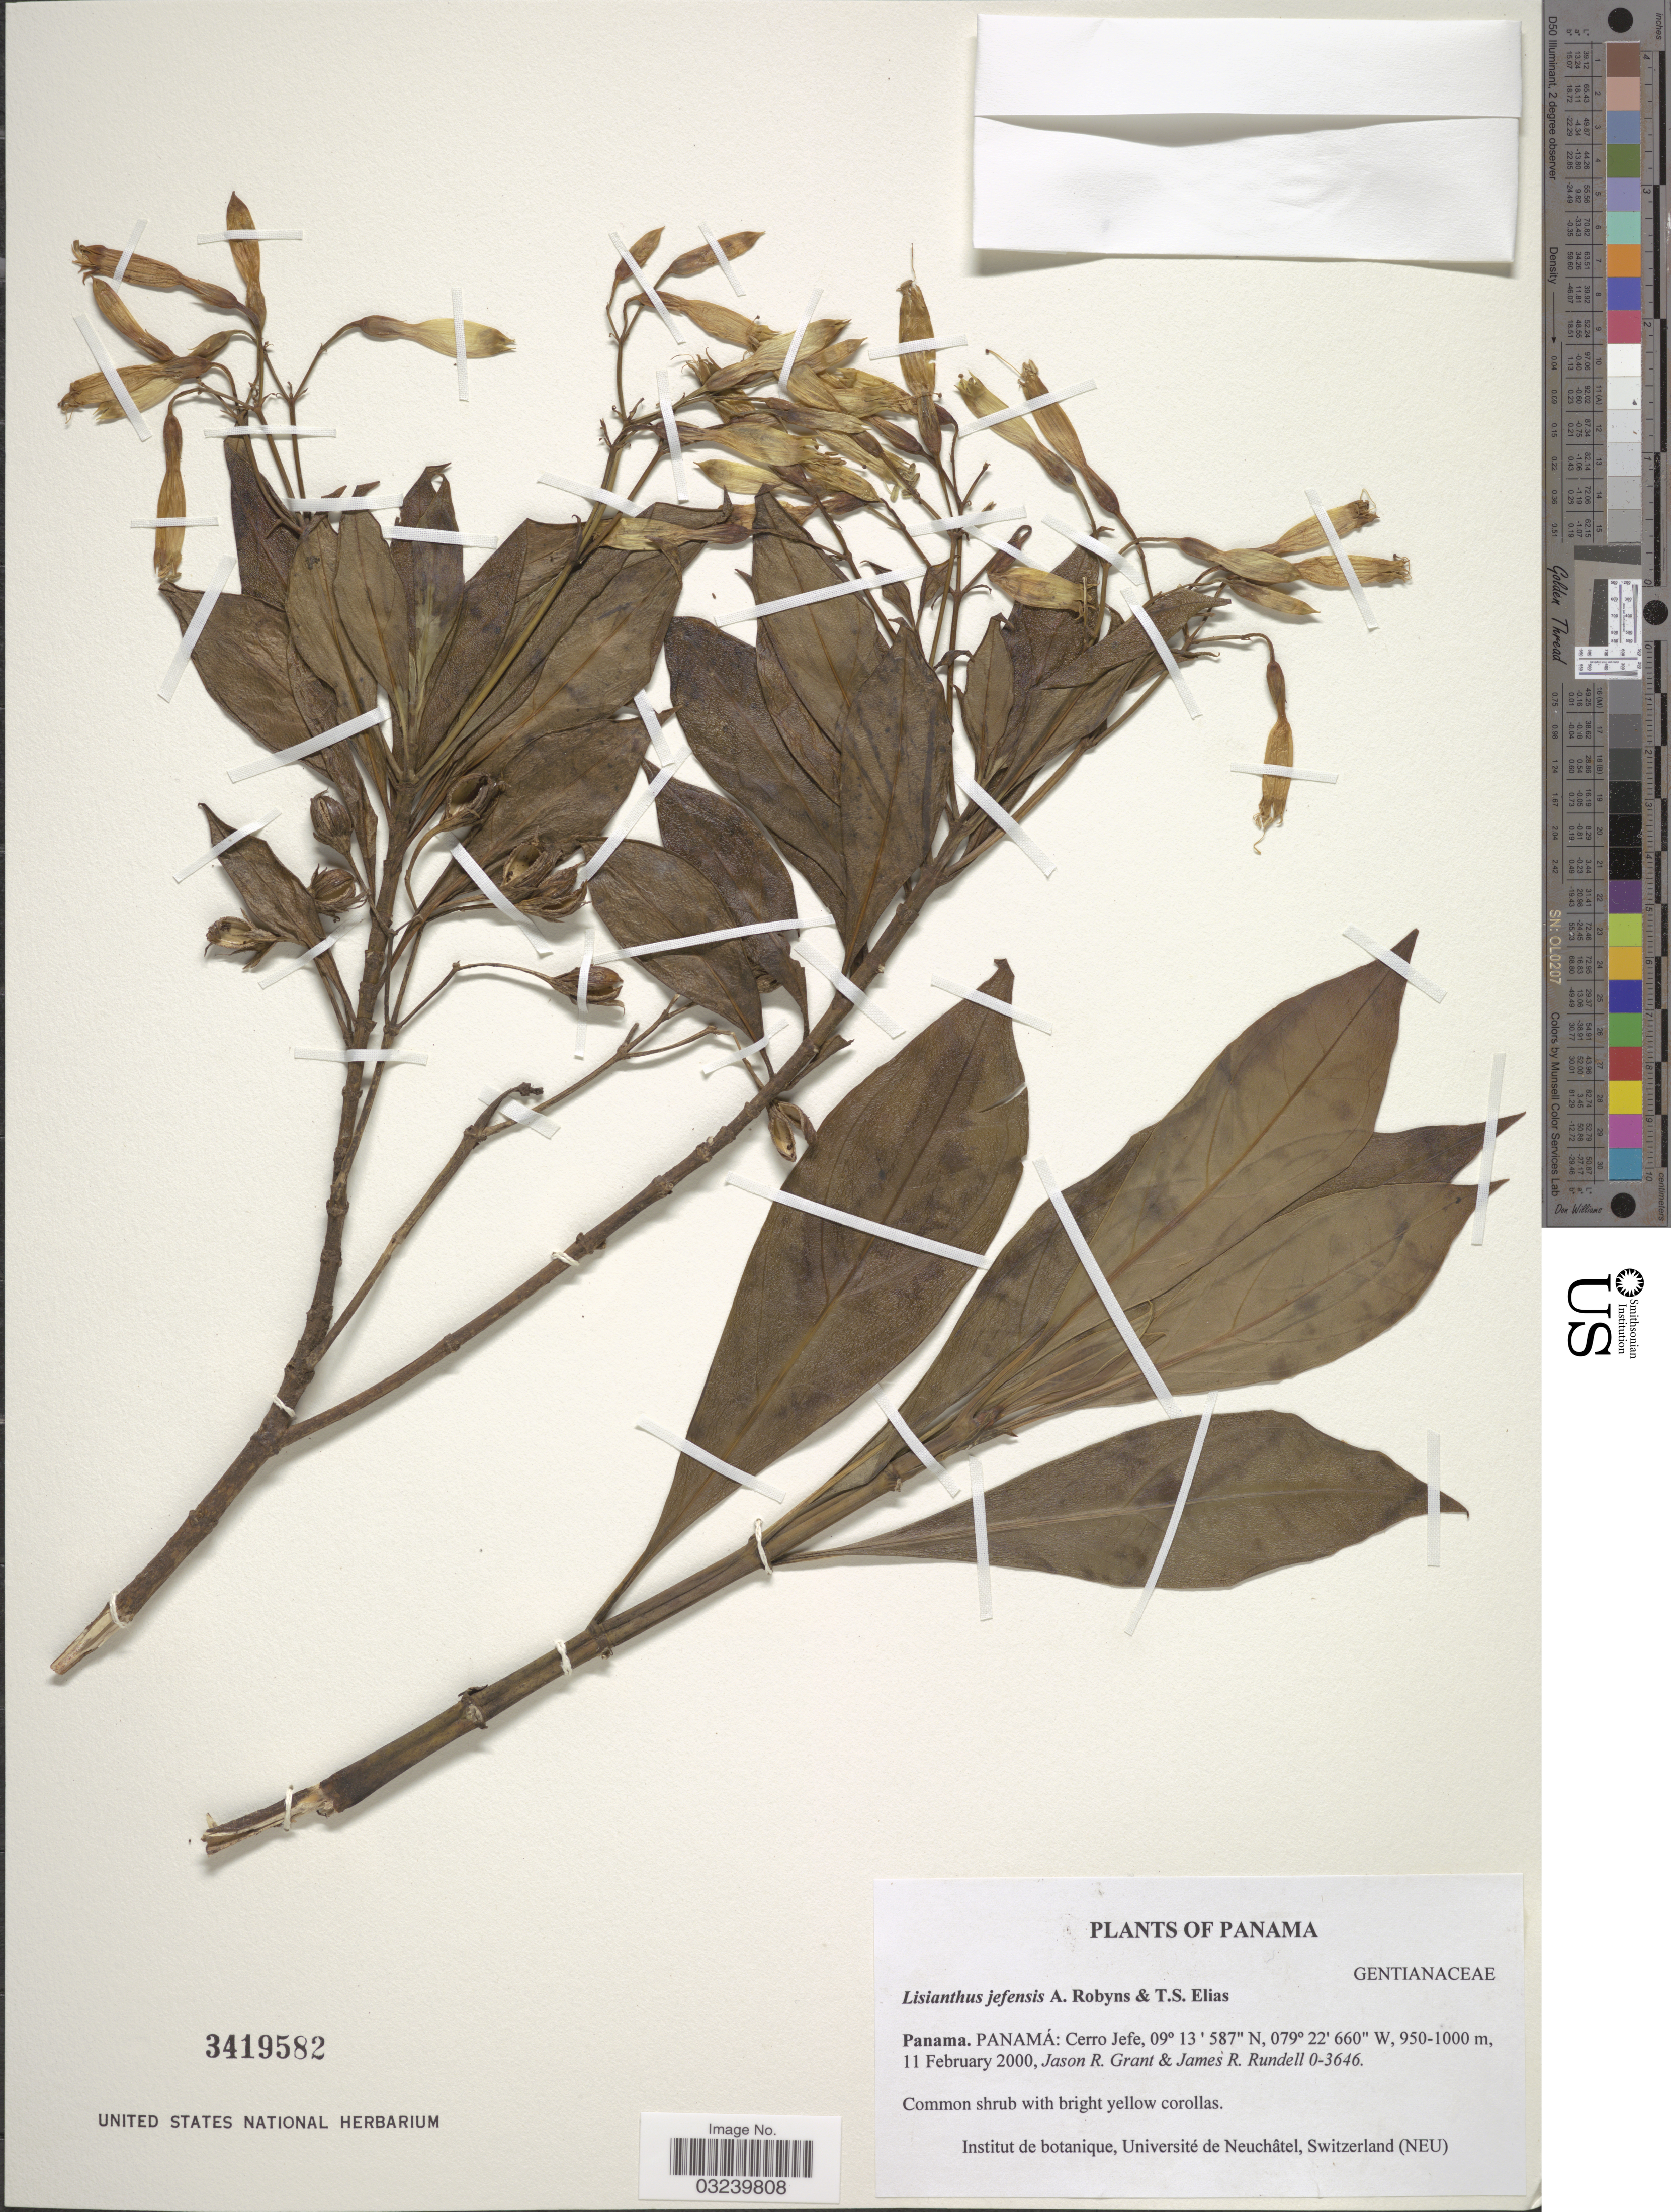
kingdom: Plantae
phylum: Tracheophyta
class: Magnoliopsida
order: Gentianales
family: Gentianaceae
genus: Lisianthius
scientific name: Lisianthius jefensis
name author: A. Robyns & T. S. Elias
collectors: J. R. Grant & J. R. Rundell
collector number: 0-3646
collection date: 2000-02-11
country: Panama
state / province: Panamá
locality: Cerro Jefe.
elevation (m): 950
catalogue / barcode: US 3419582